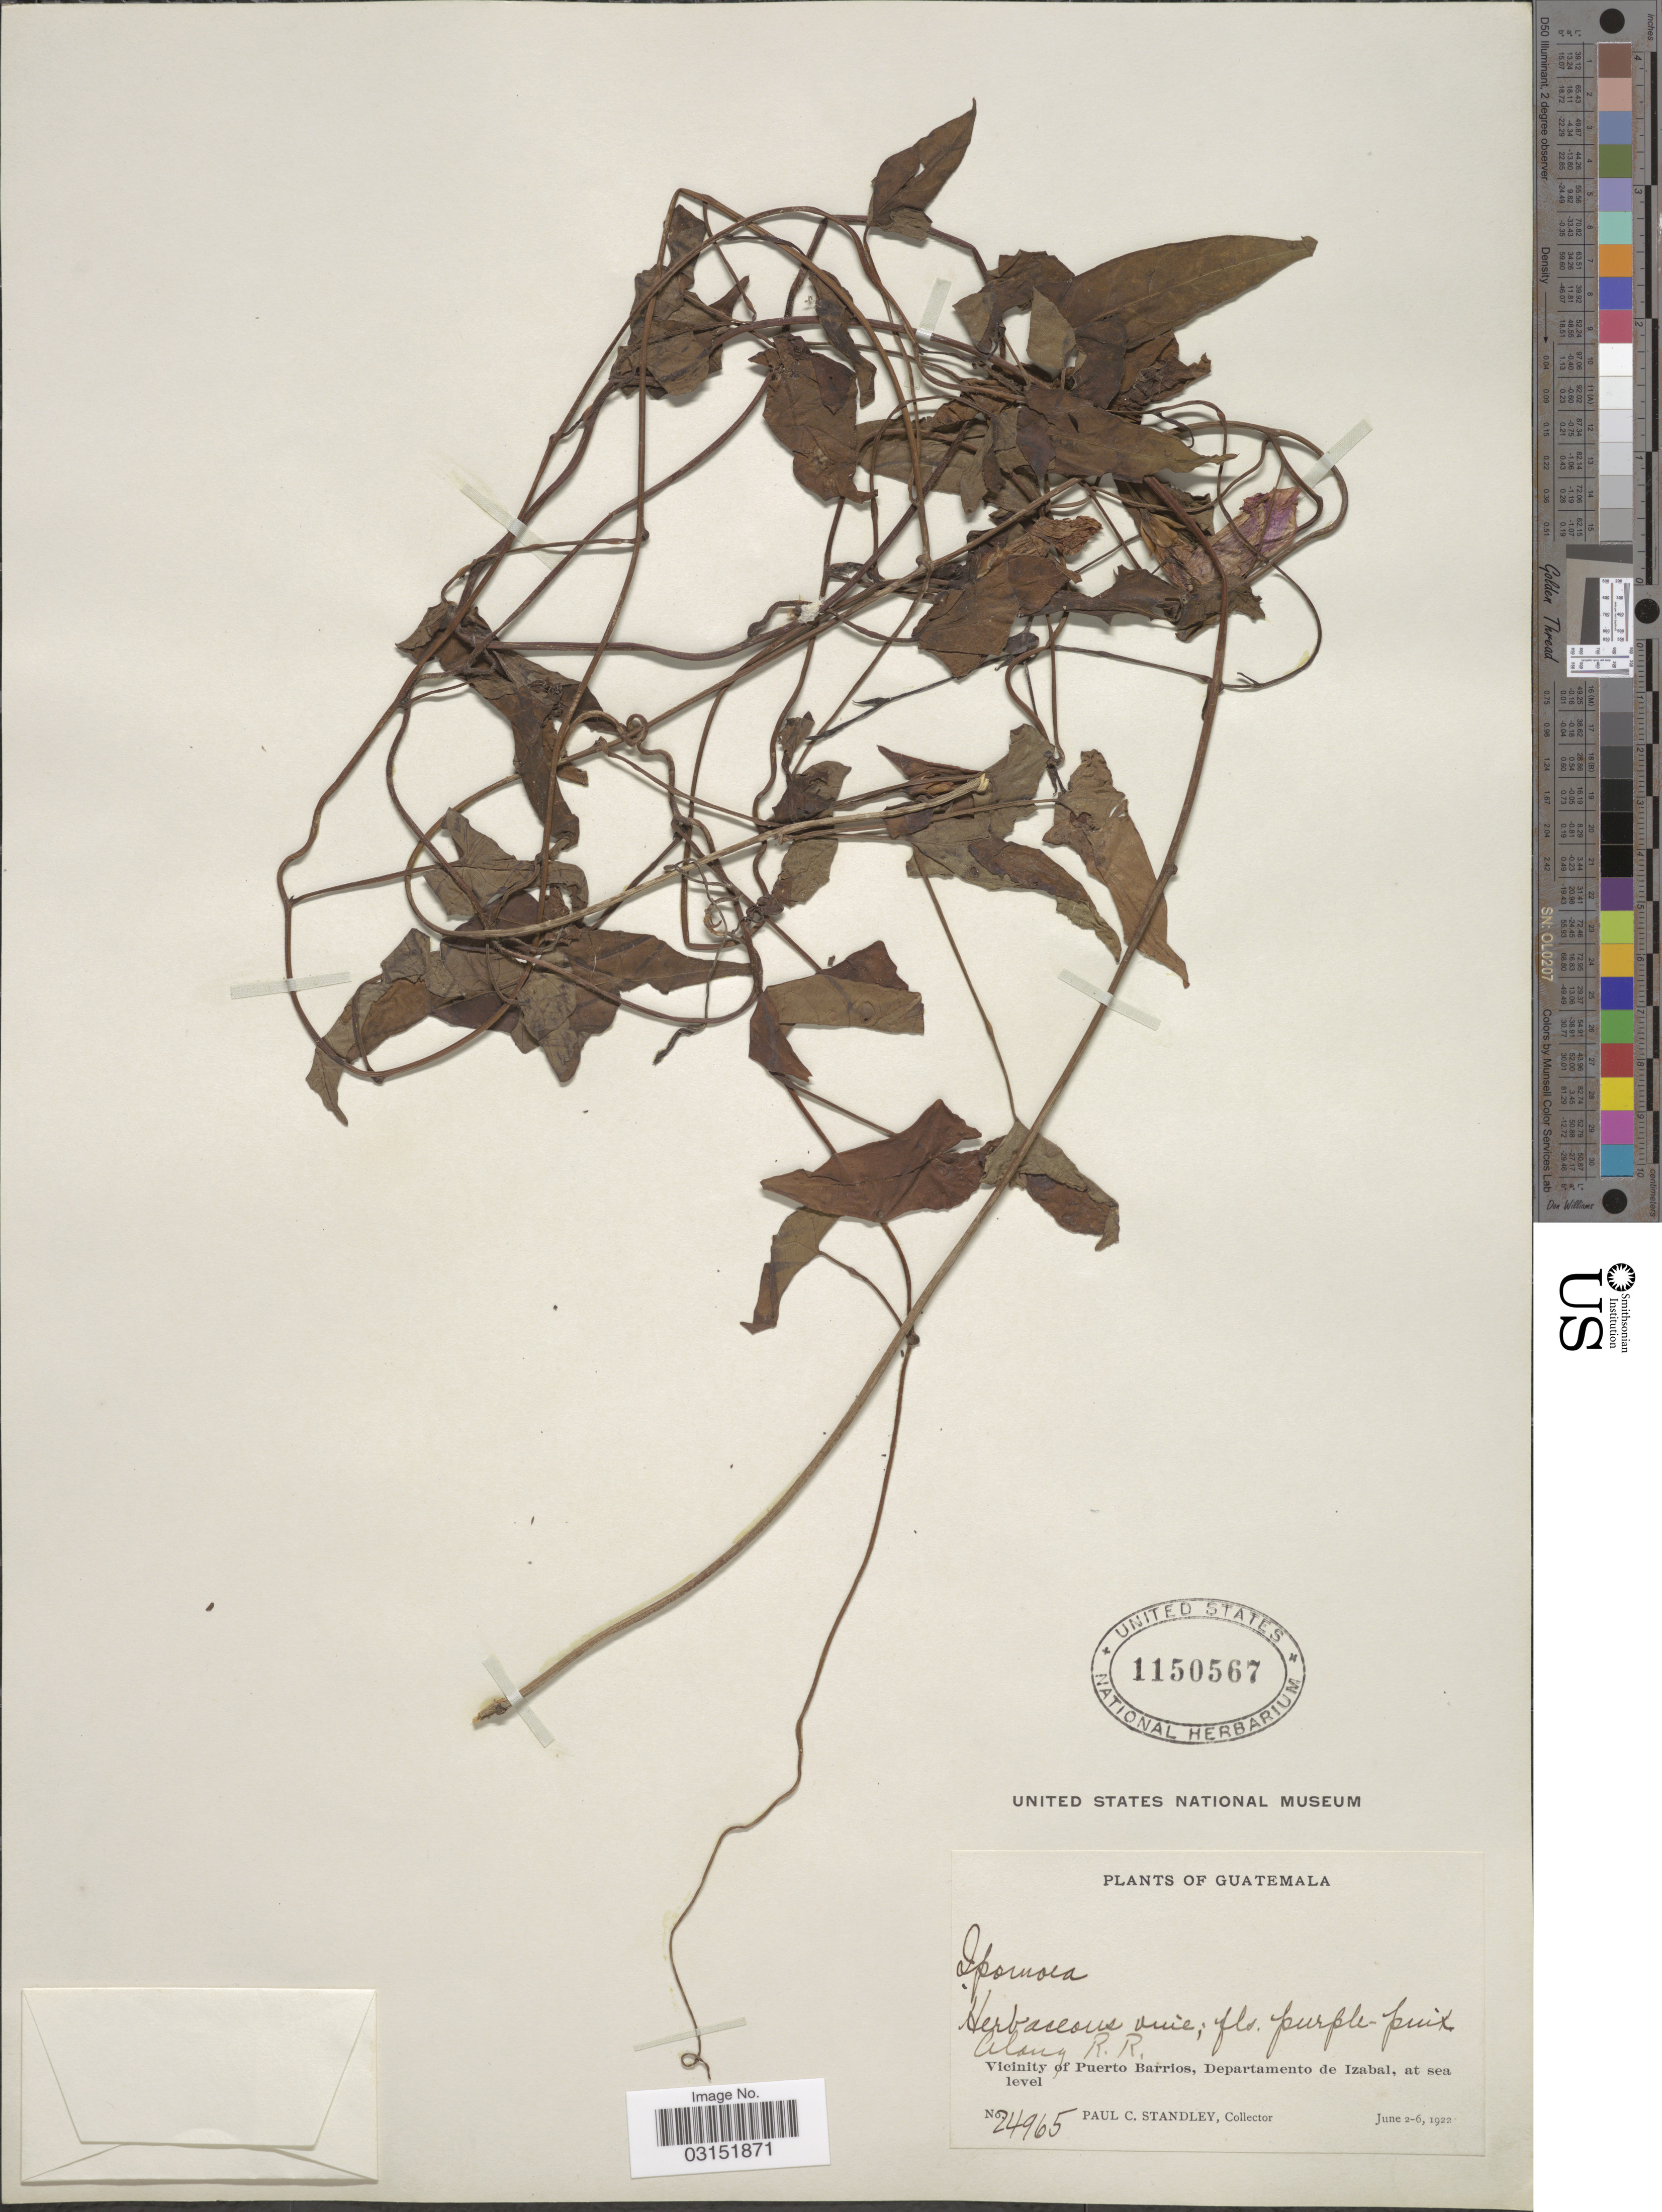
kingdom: Plantae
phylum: Tracheophyta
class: Magnoliopsida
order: Solanales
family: Convolvulaceae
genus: Ipomoea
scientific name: Ipomoea wilsonii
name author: House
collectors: P. C. Standley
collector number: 24965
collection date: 1922-06-02/1922-06-06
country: Guatemala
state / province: Izabal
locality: Along R.R. Vicinity of Puerto Barrios, Departamento de Izabal.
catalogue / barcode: US 1150567